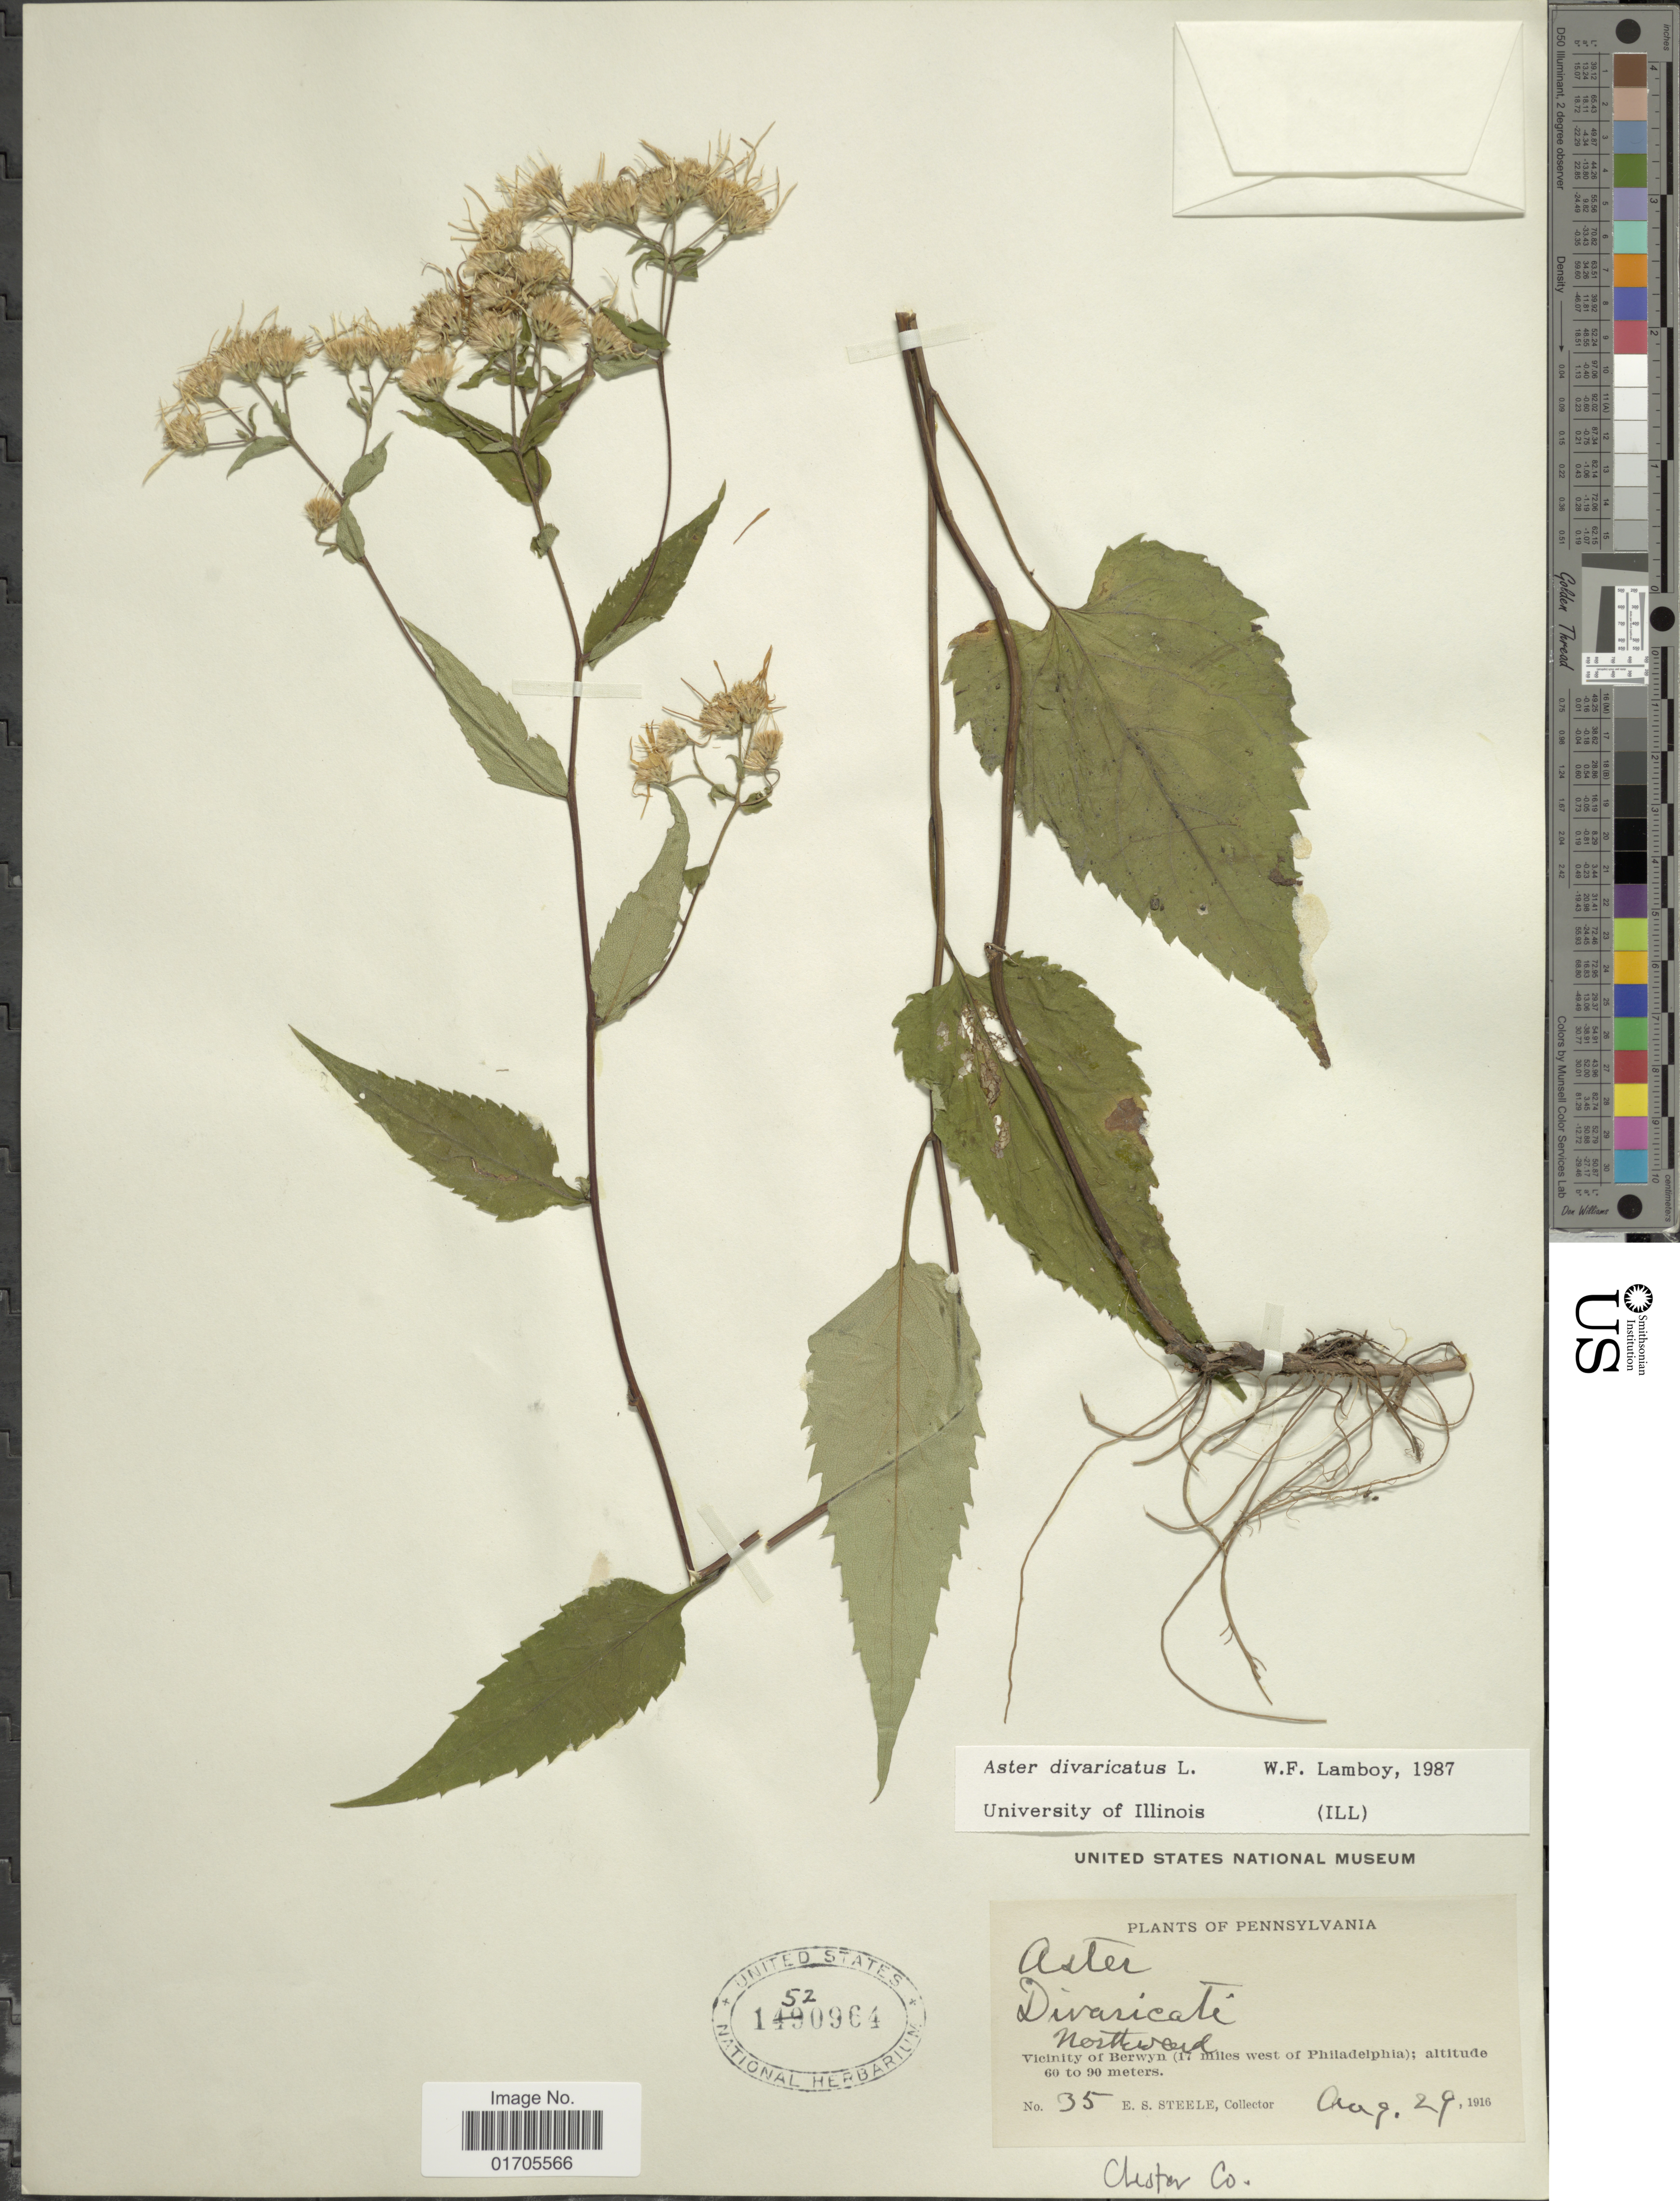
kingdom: Plantae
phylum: Tracheophyta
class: Magnoliopsida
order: Asterales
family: Asteraceae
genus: Eurybia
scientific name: Eurybia divaricata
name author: (L.) G.L. Nesom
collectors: E. Steele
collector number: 35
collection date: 1916-08-29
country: United States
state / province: Pennsylvania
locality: Pennsylvania. Northward. Vicinity of Berwyn (17 miles west of Philadelphia). Chester Co.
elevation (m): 60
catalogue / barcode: US 1520964